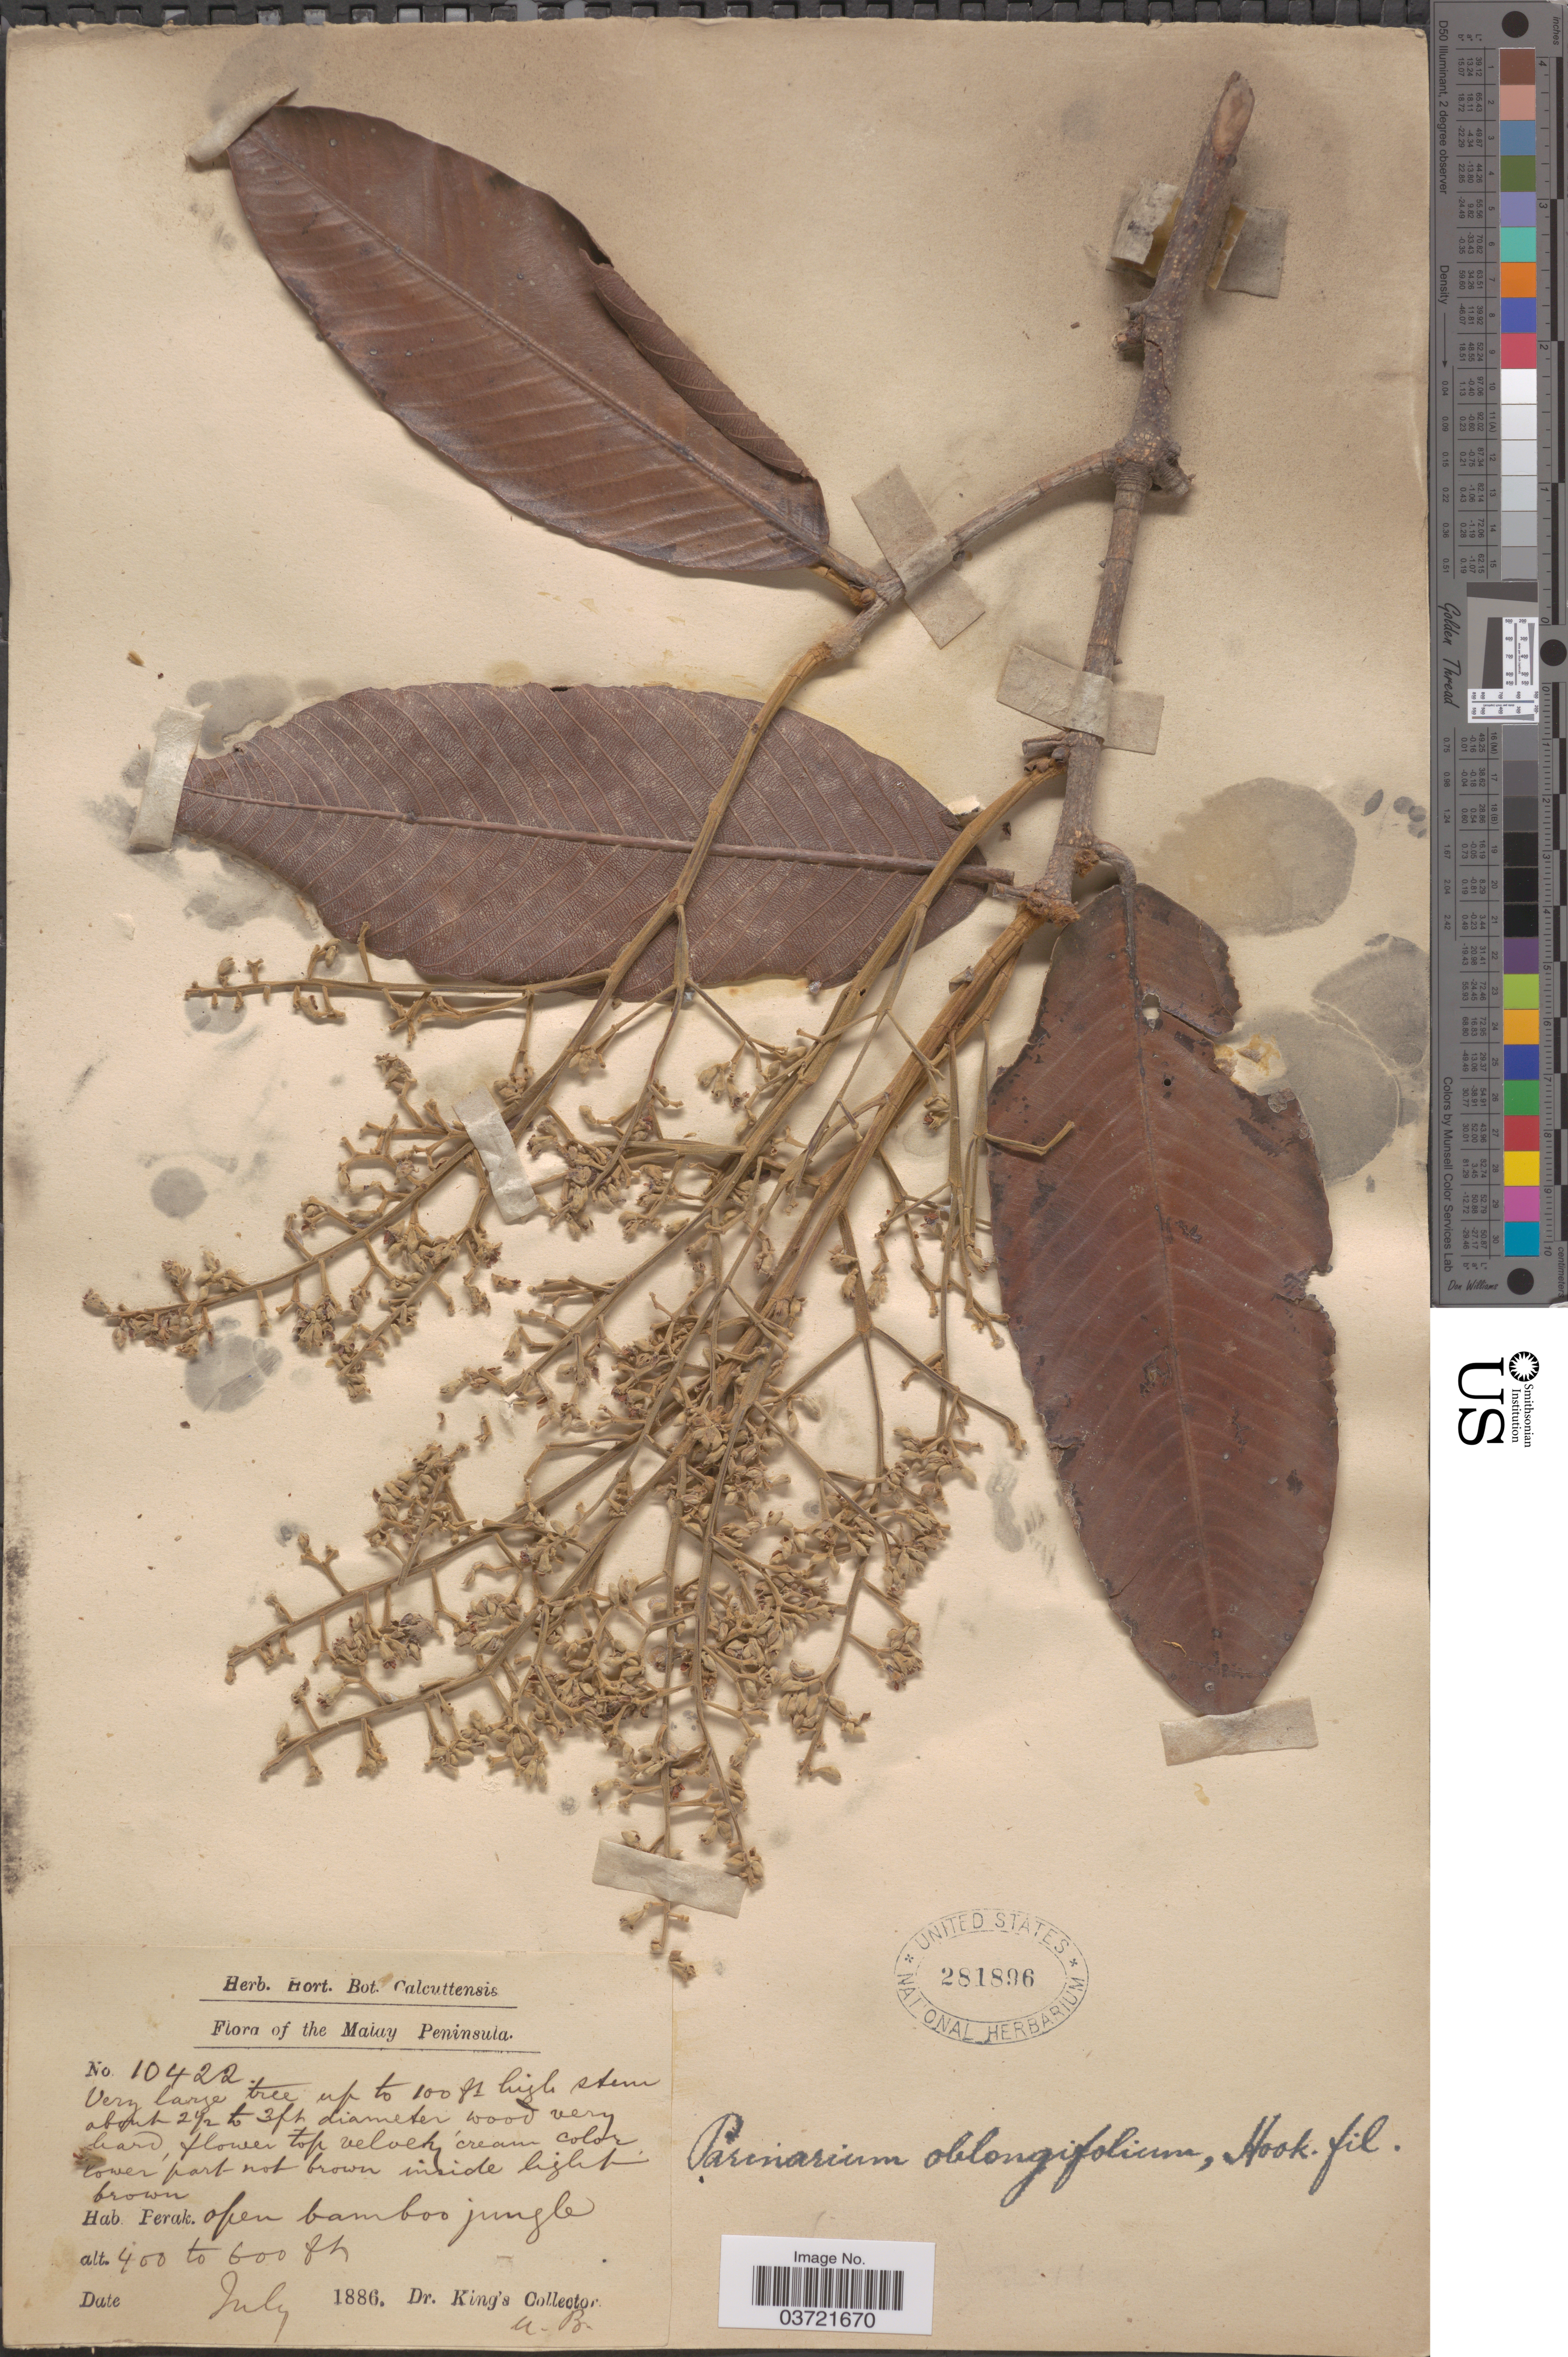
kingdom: Plantae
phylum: Tracheophyta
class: Magnoliopsida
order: Malpighiales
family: Chrysobalanaceae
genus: Parinari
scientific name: Parinari oblongifolia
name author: Hook. f.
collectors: Dr. King's collector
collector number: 10422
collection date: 1886-07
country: Malaysia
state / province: Perak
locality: The Malay Peninsula.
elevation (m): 122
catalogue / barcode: US 281896